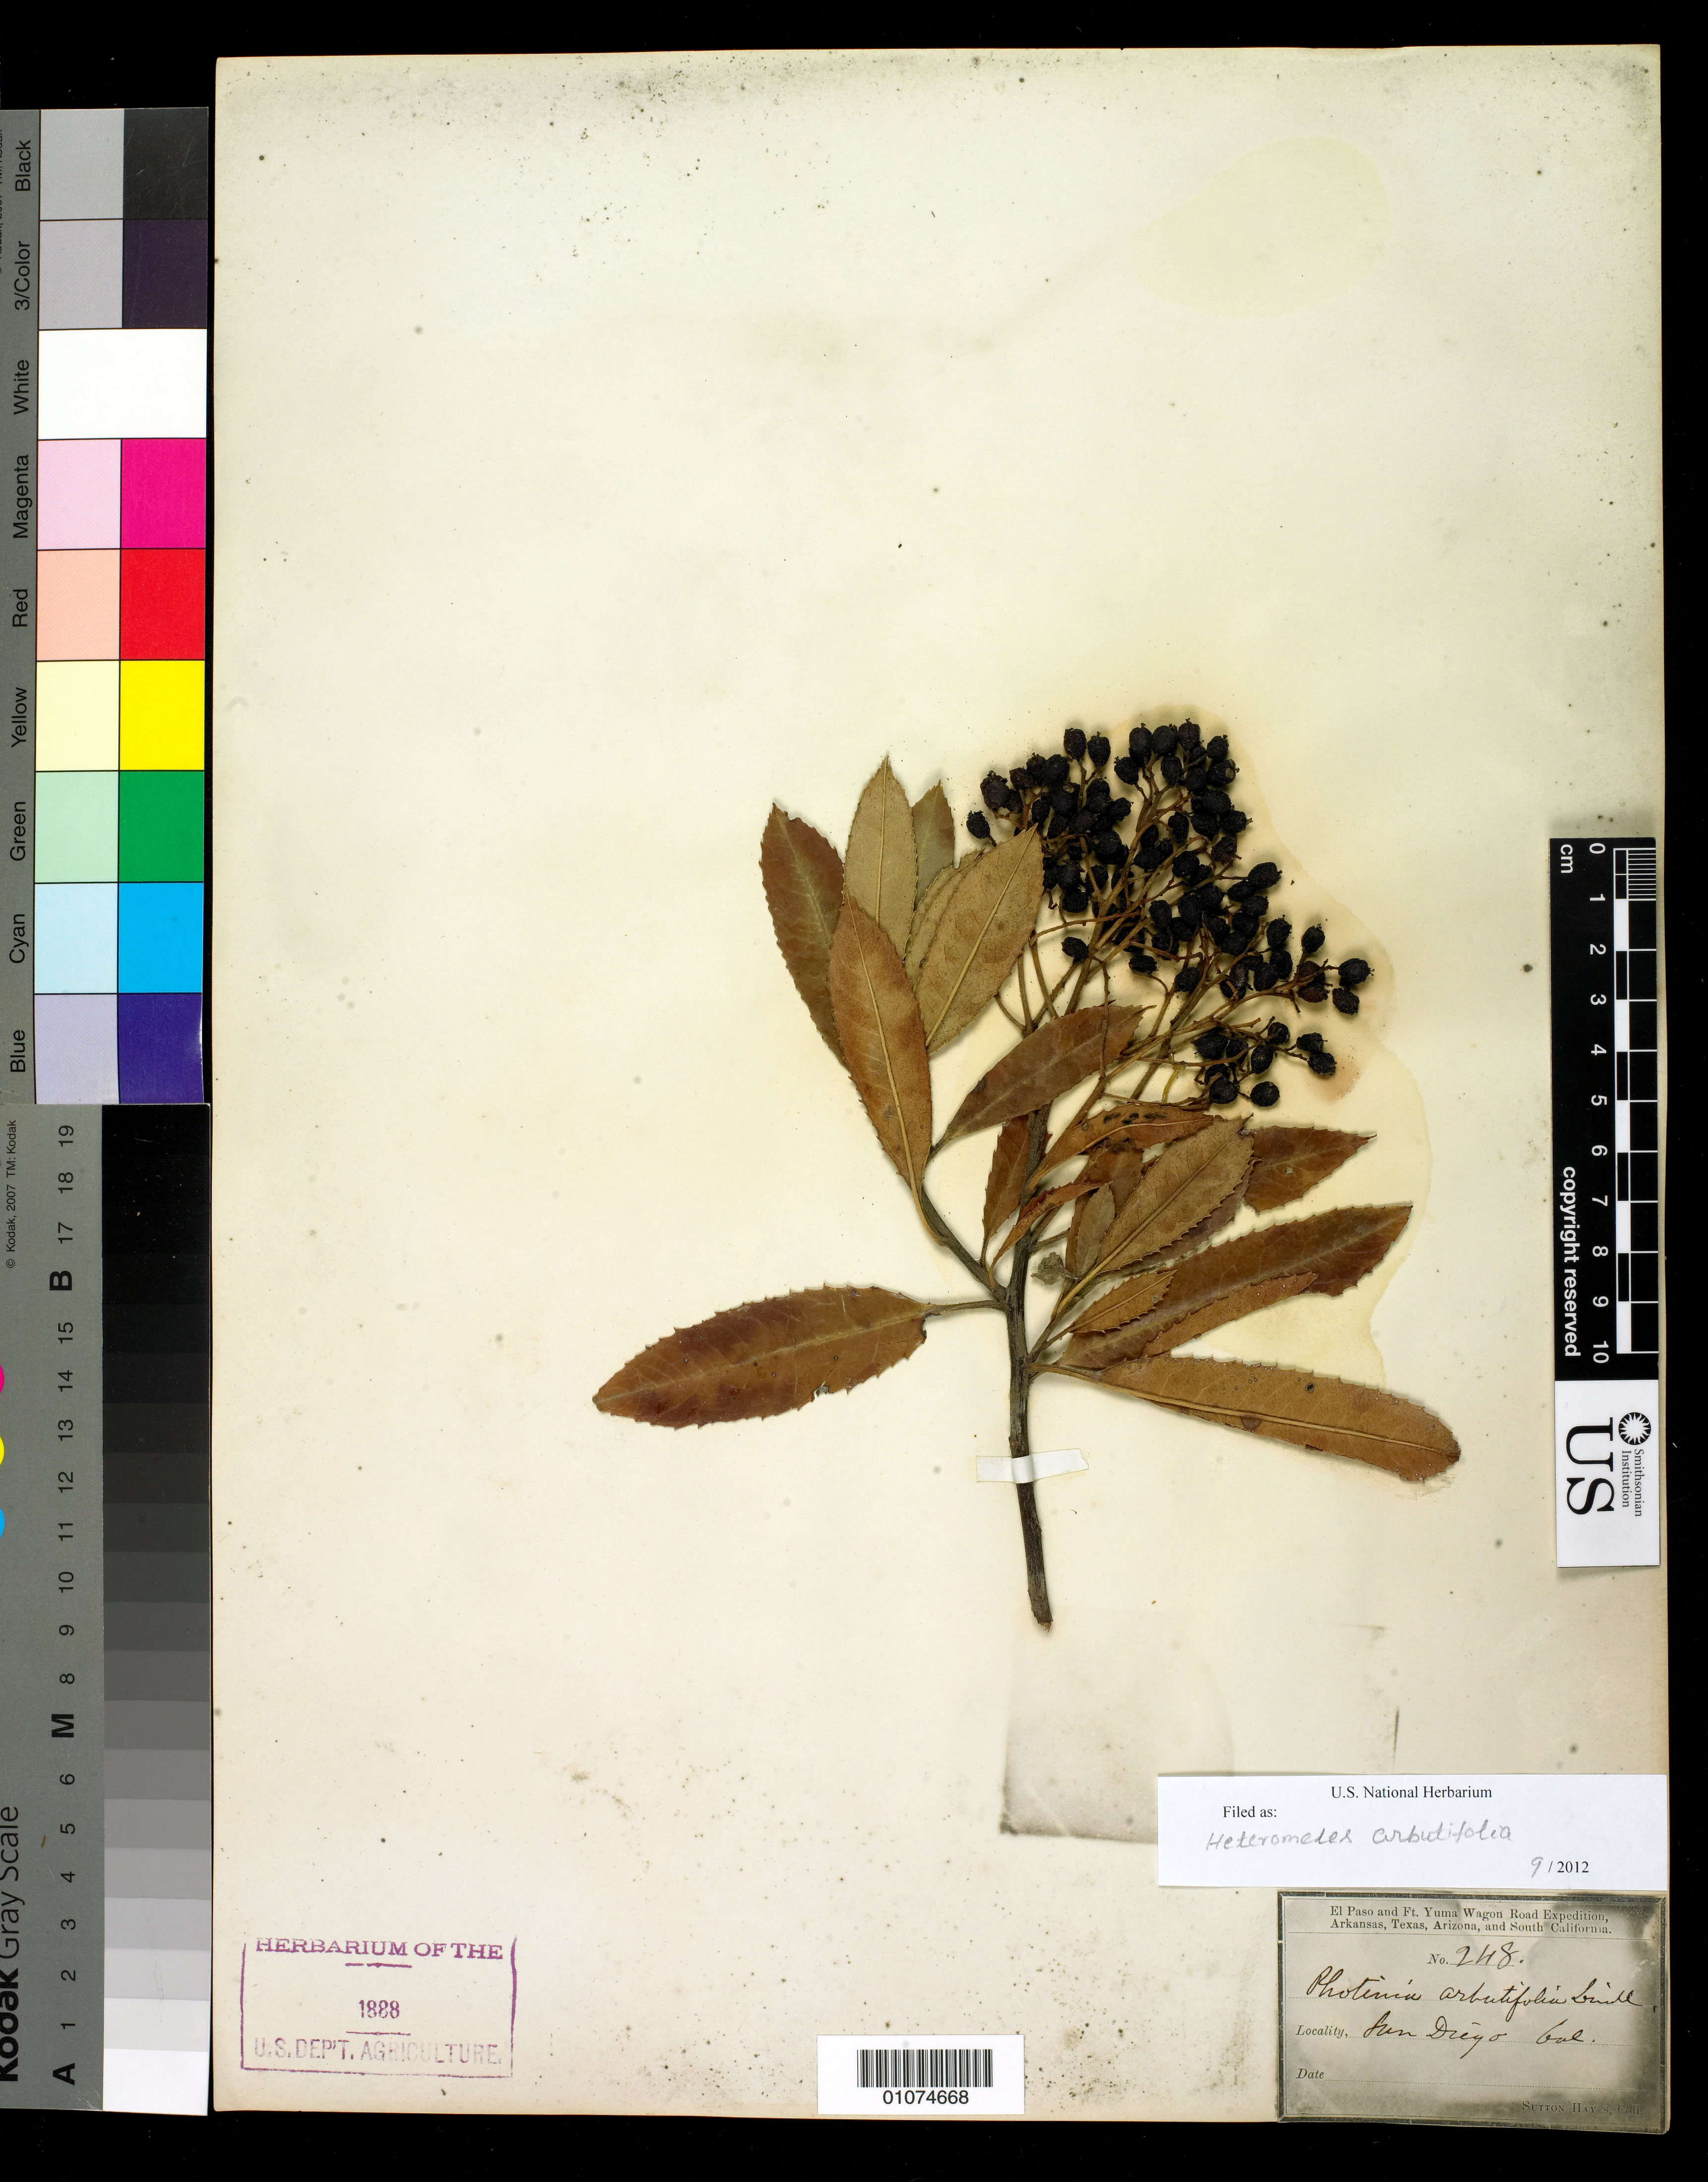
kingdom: Plantae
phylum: Tracheophyta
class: Magnoliopsida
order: Rosales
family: Rosaceae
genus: Heteromeles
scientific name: Heteromeles arbutifolia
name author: (Lindl.) Roemer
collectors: I. I. Hayes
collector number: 248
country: United States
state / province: California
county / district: San Diego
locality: San Diego